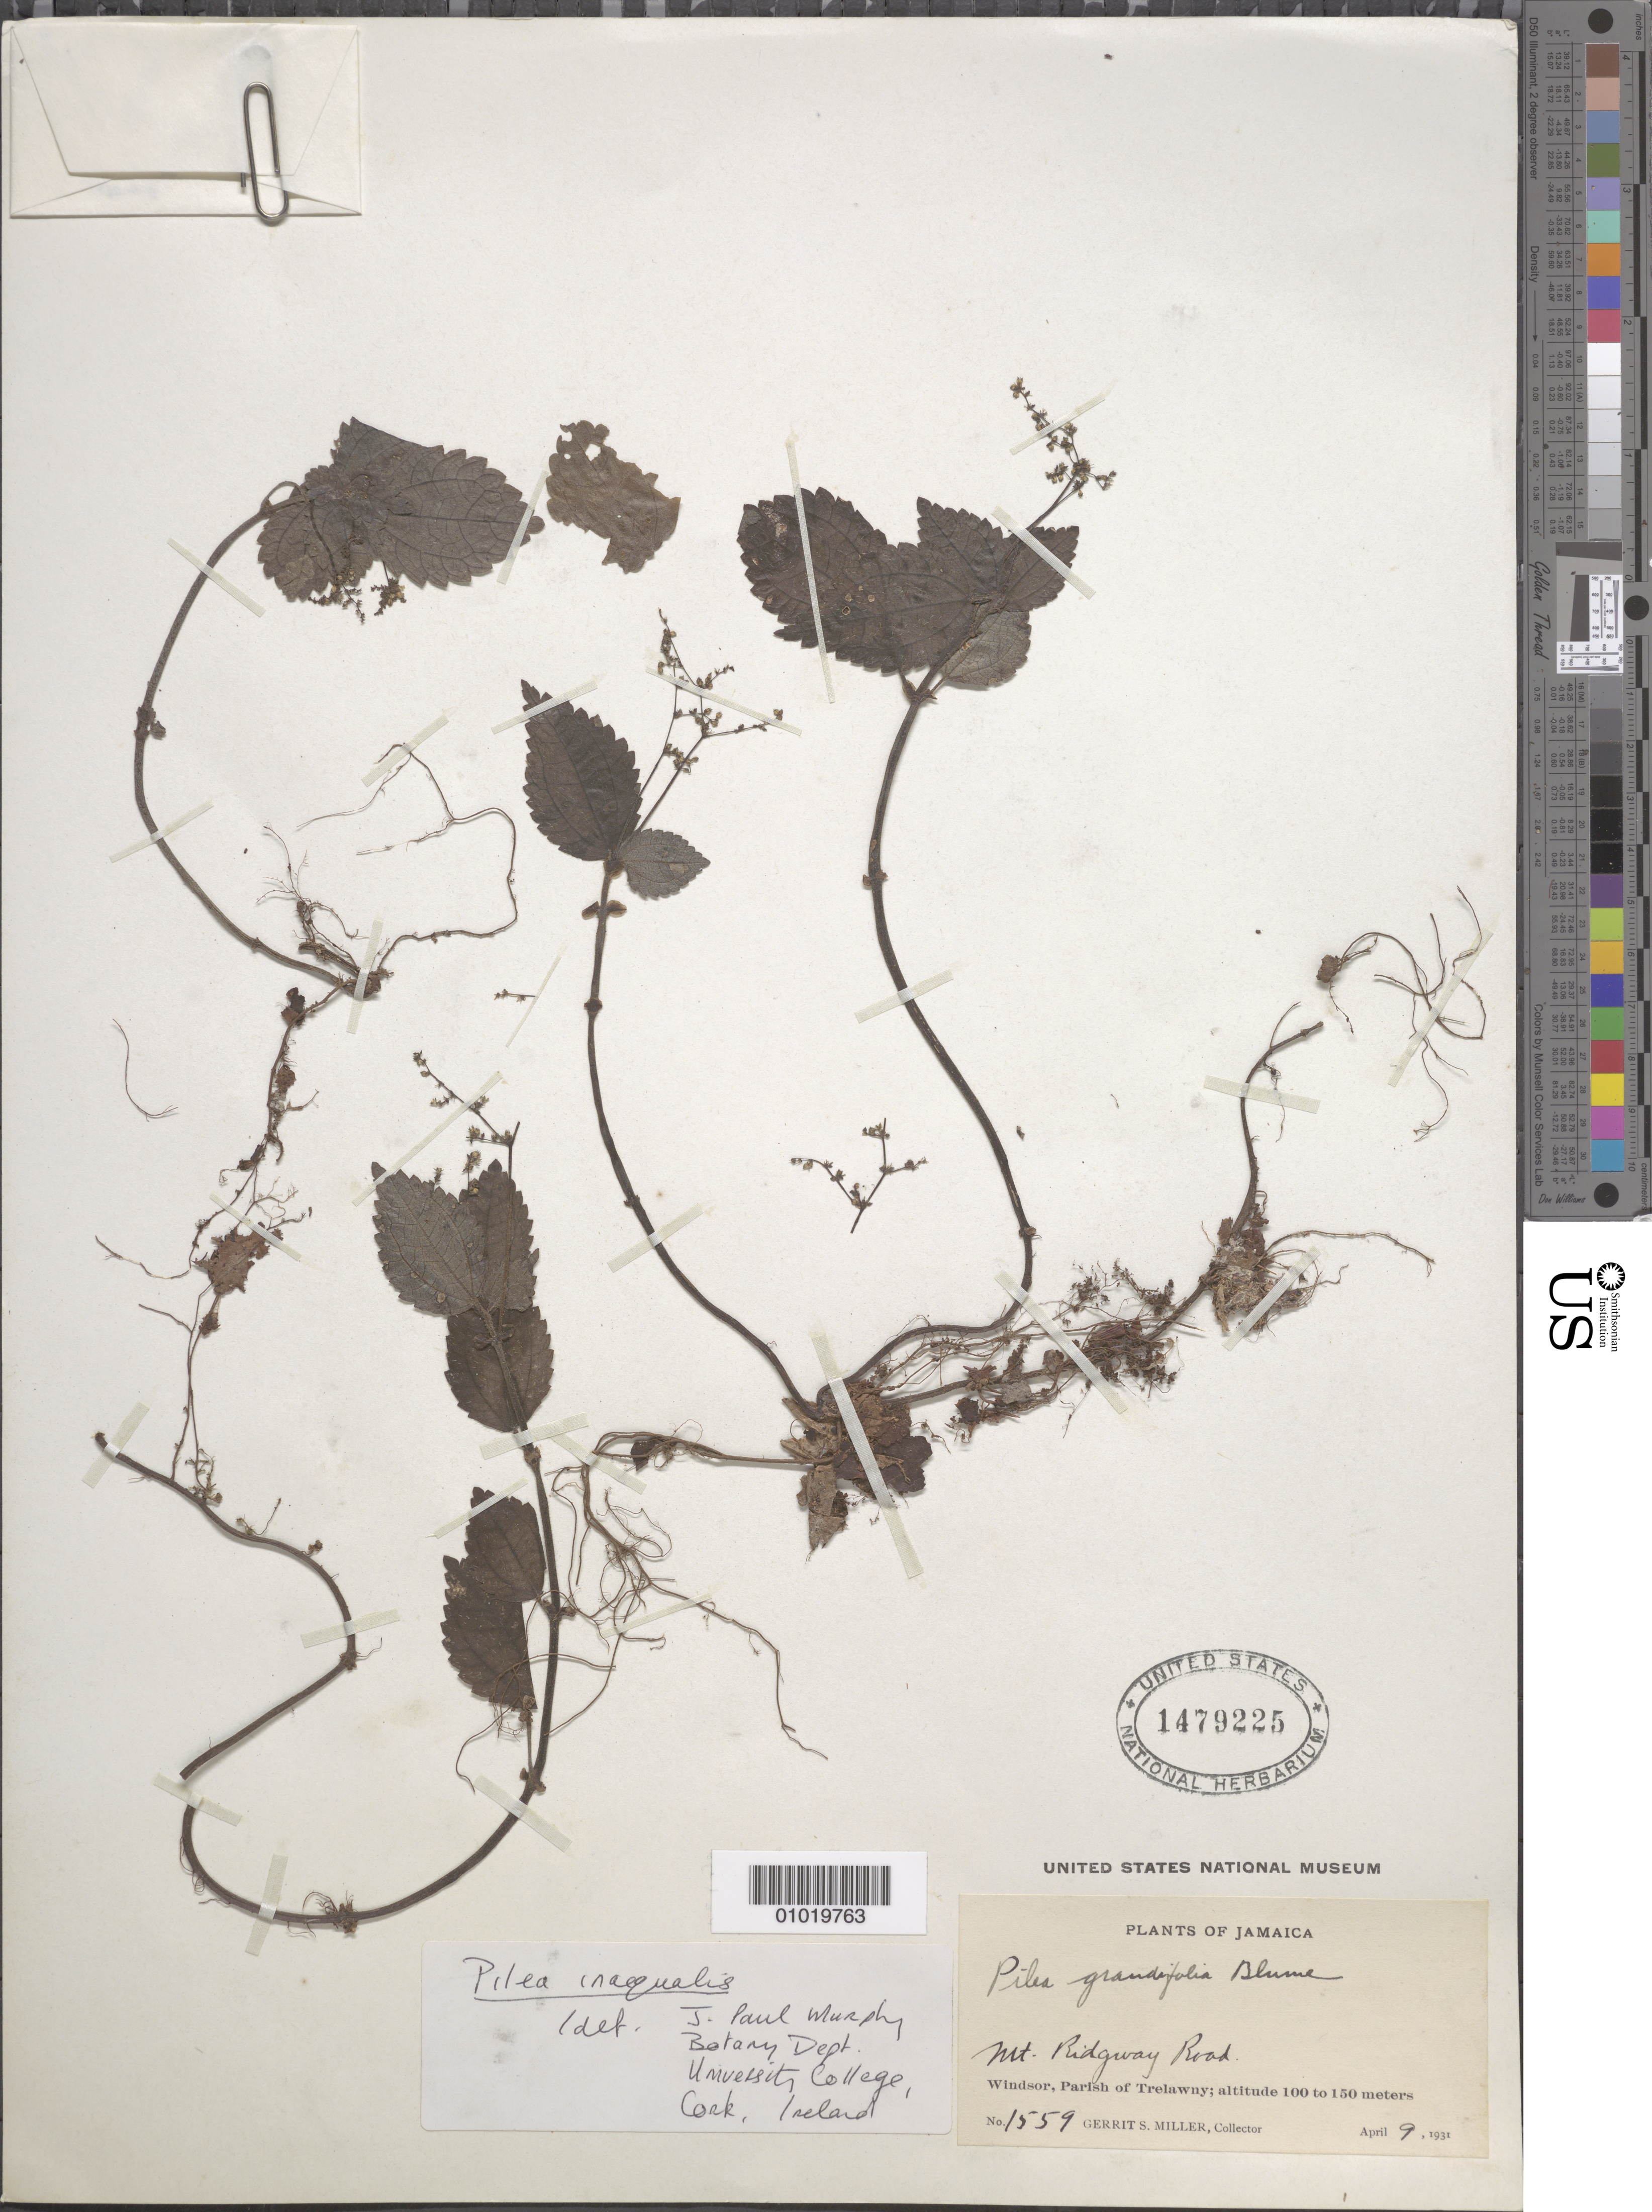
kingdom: Plantae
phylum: Tracheophyta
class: Magnoliopsida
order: Rosales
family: Urticaceae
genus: Pilea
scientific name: Pilea inaequalis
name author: (Juss. ex Poir.) Wedd.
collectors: G. S. Miller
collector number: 1559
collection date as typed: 09 Apr 1931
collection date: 1931-04-09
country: Jamaica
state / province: Trelawny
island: Jamaica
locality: Mt. Ridgeway Road. Windsor.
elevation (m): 100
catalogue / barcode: US 1479225